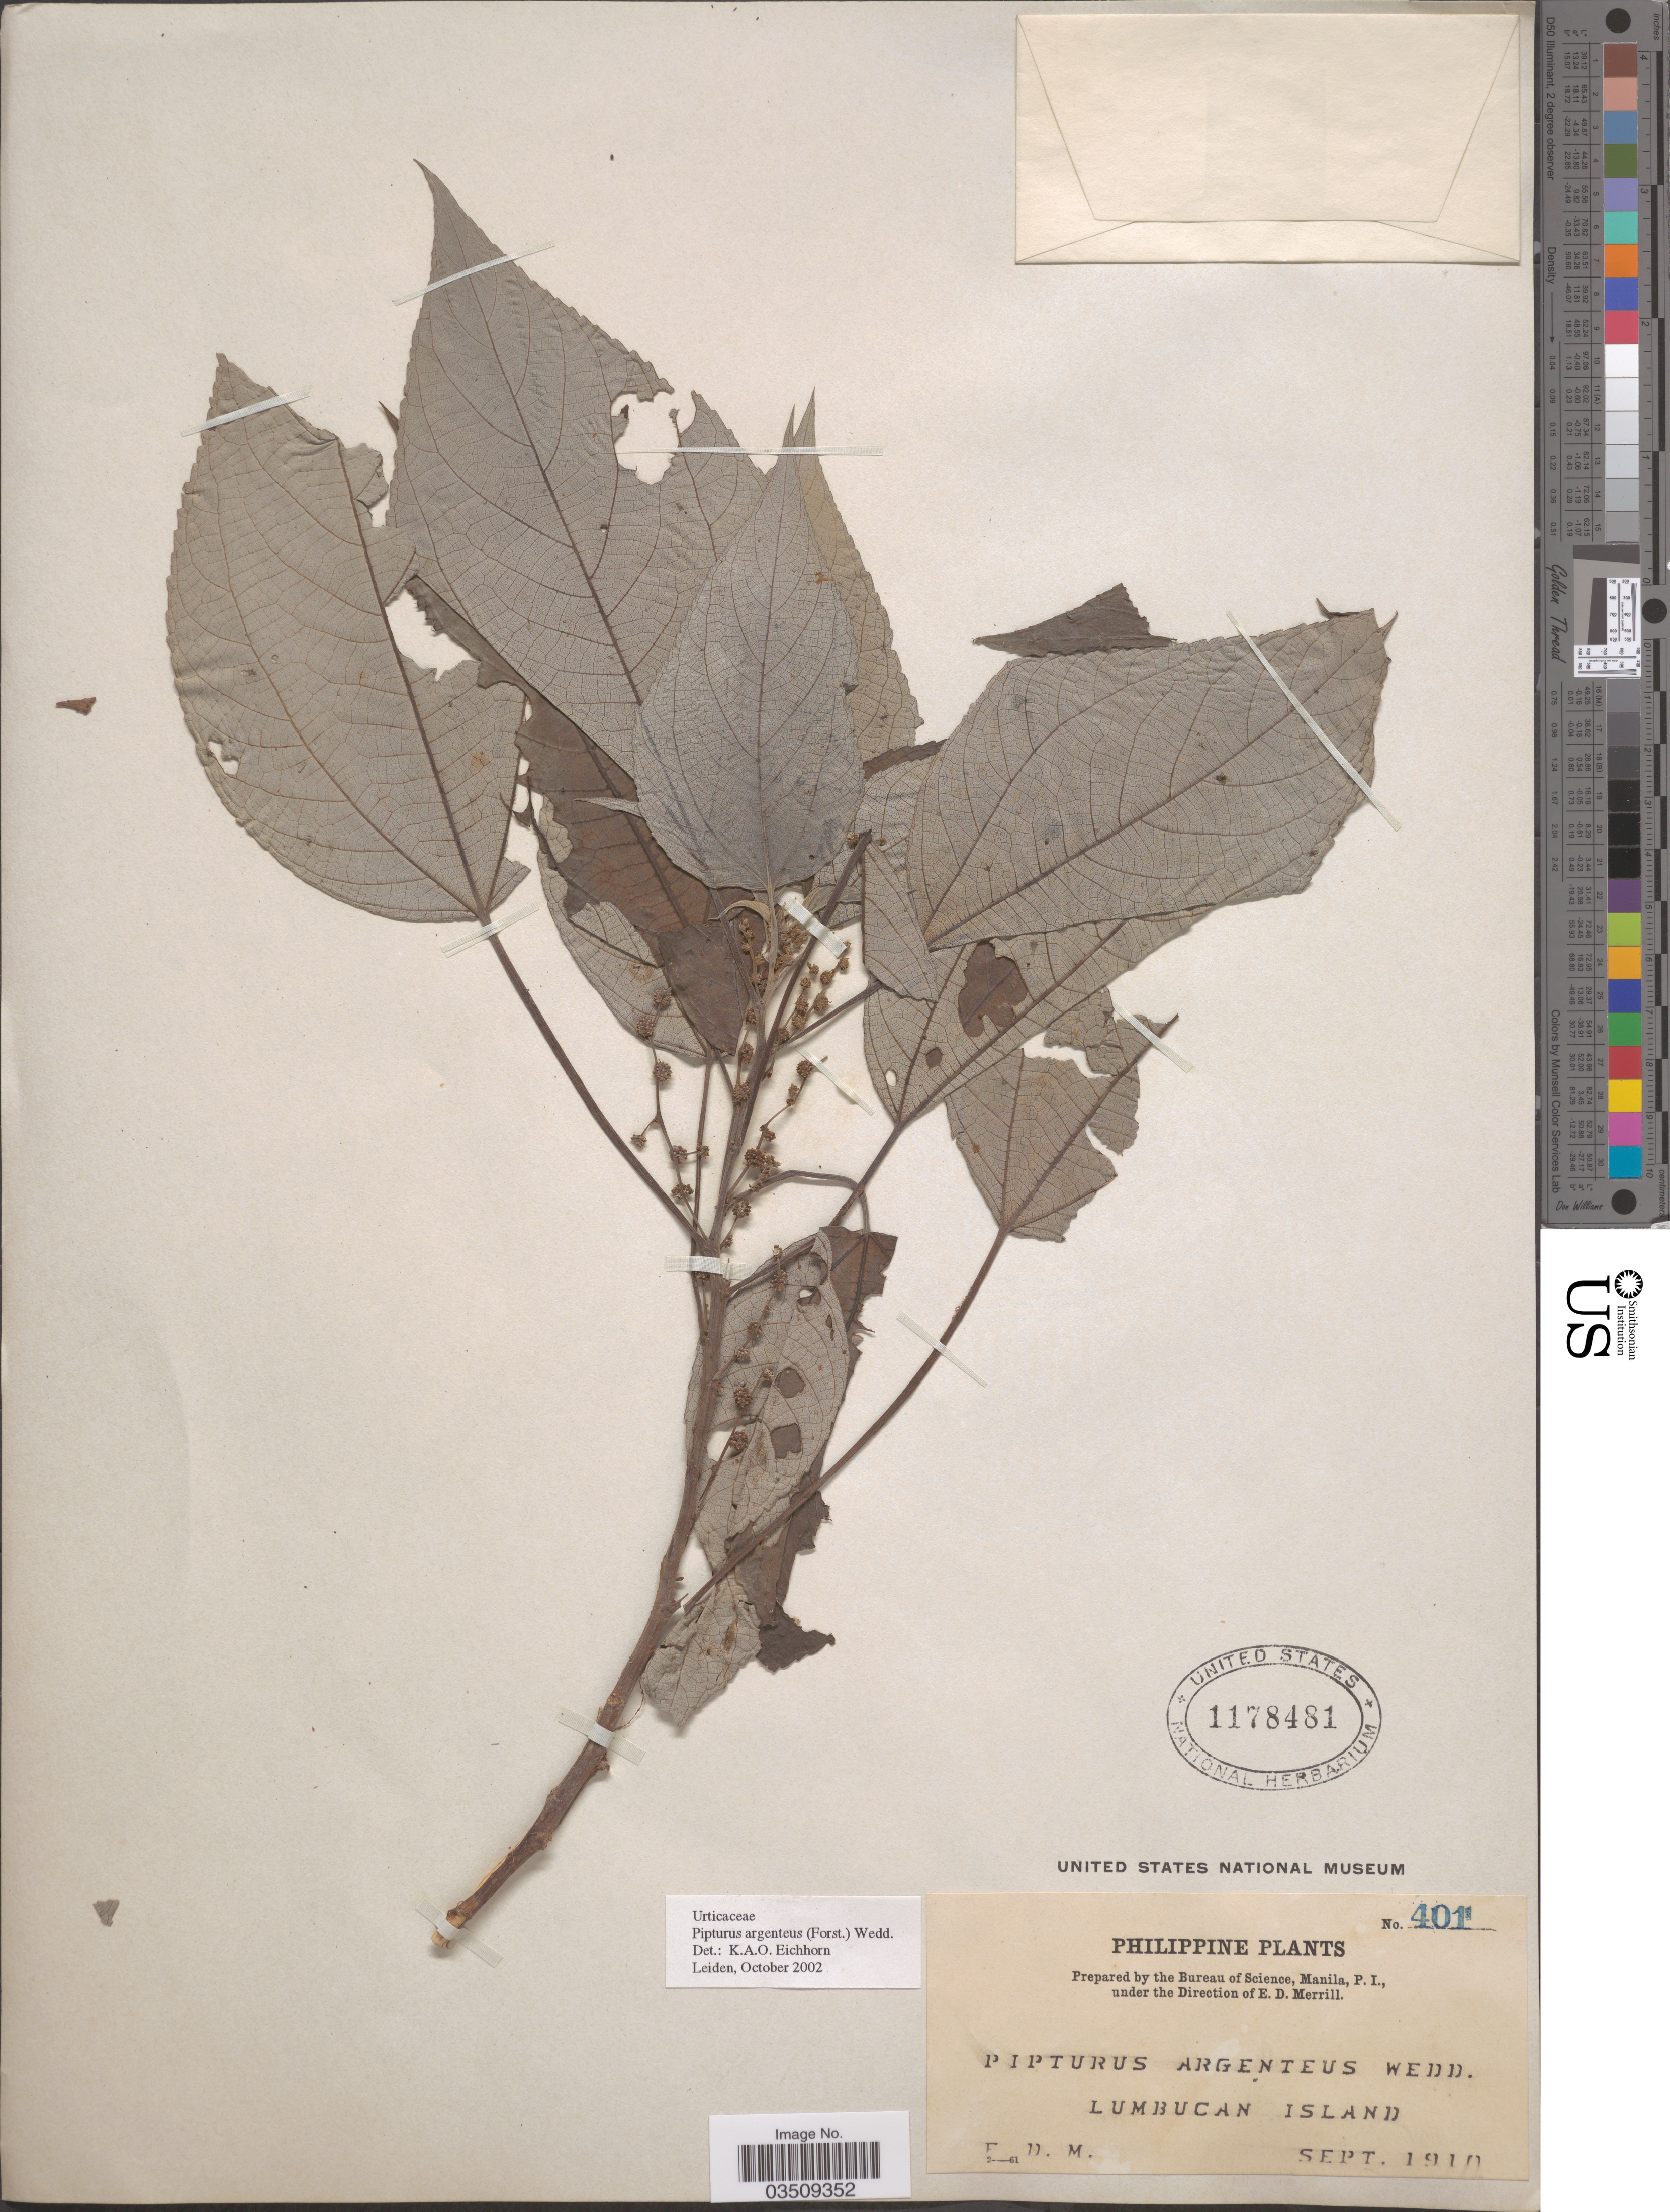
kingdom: Plantae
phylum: Tracheophyta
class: Magnoliopsida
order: Rosales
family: Urticaceae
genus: Pipturus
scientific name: Pipturus argenteus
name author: (G. Forst.) Wedd.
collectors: E. D. Merrill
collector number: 401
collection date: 1910-09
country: Philippines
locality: Lumbucan Island.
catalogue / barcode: US 1178481